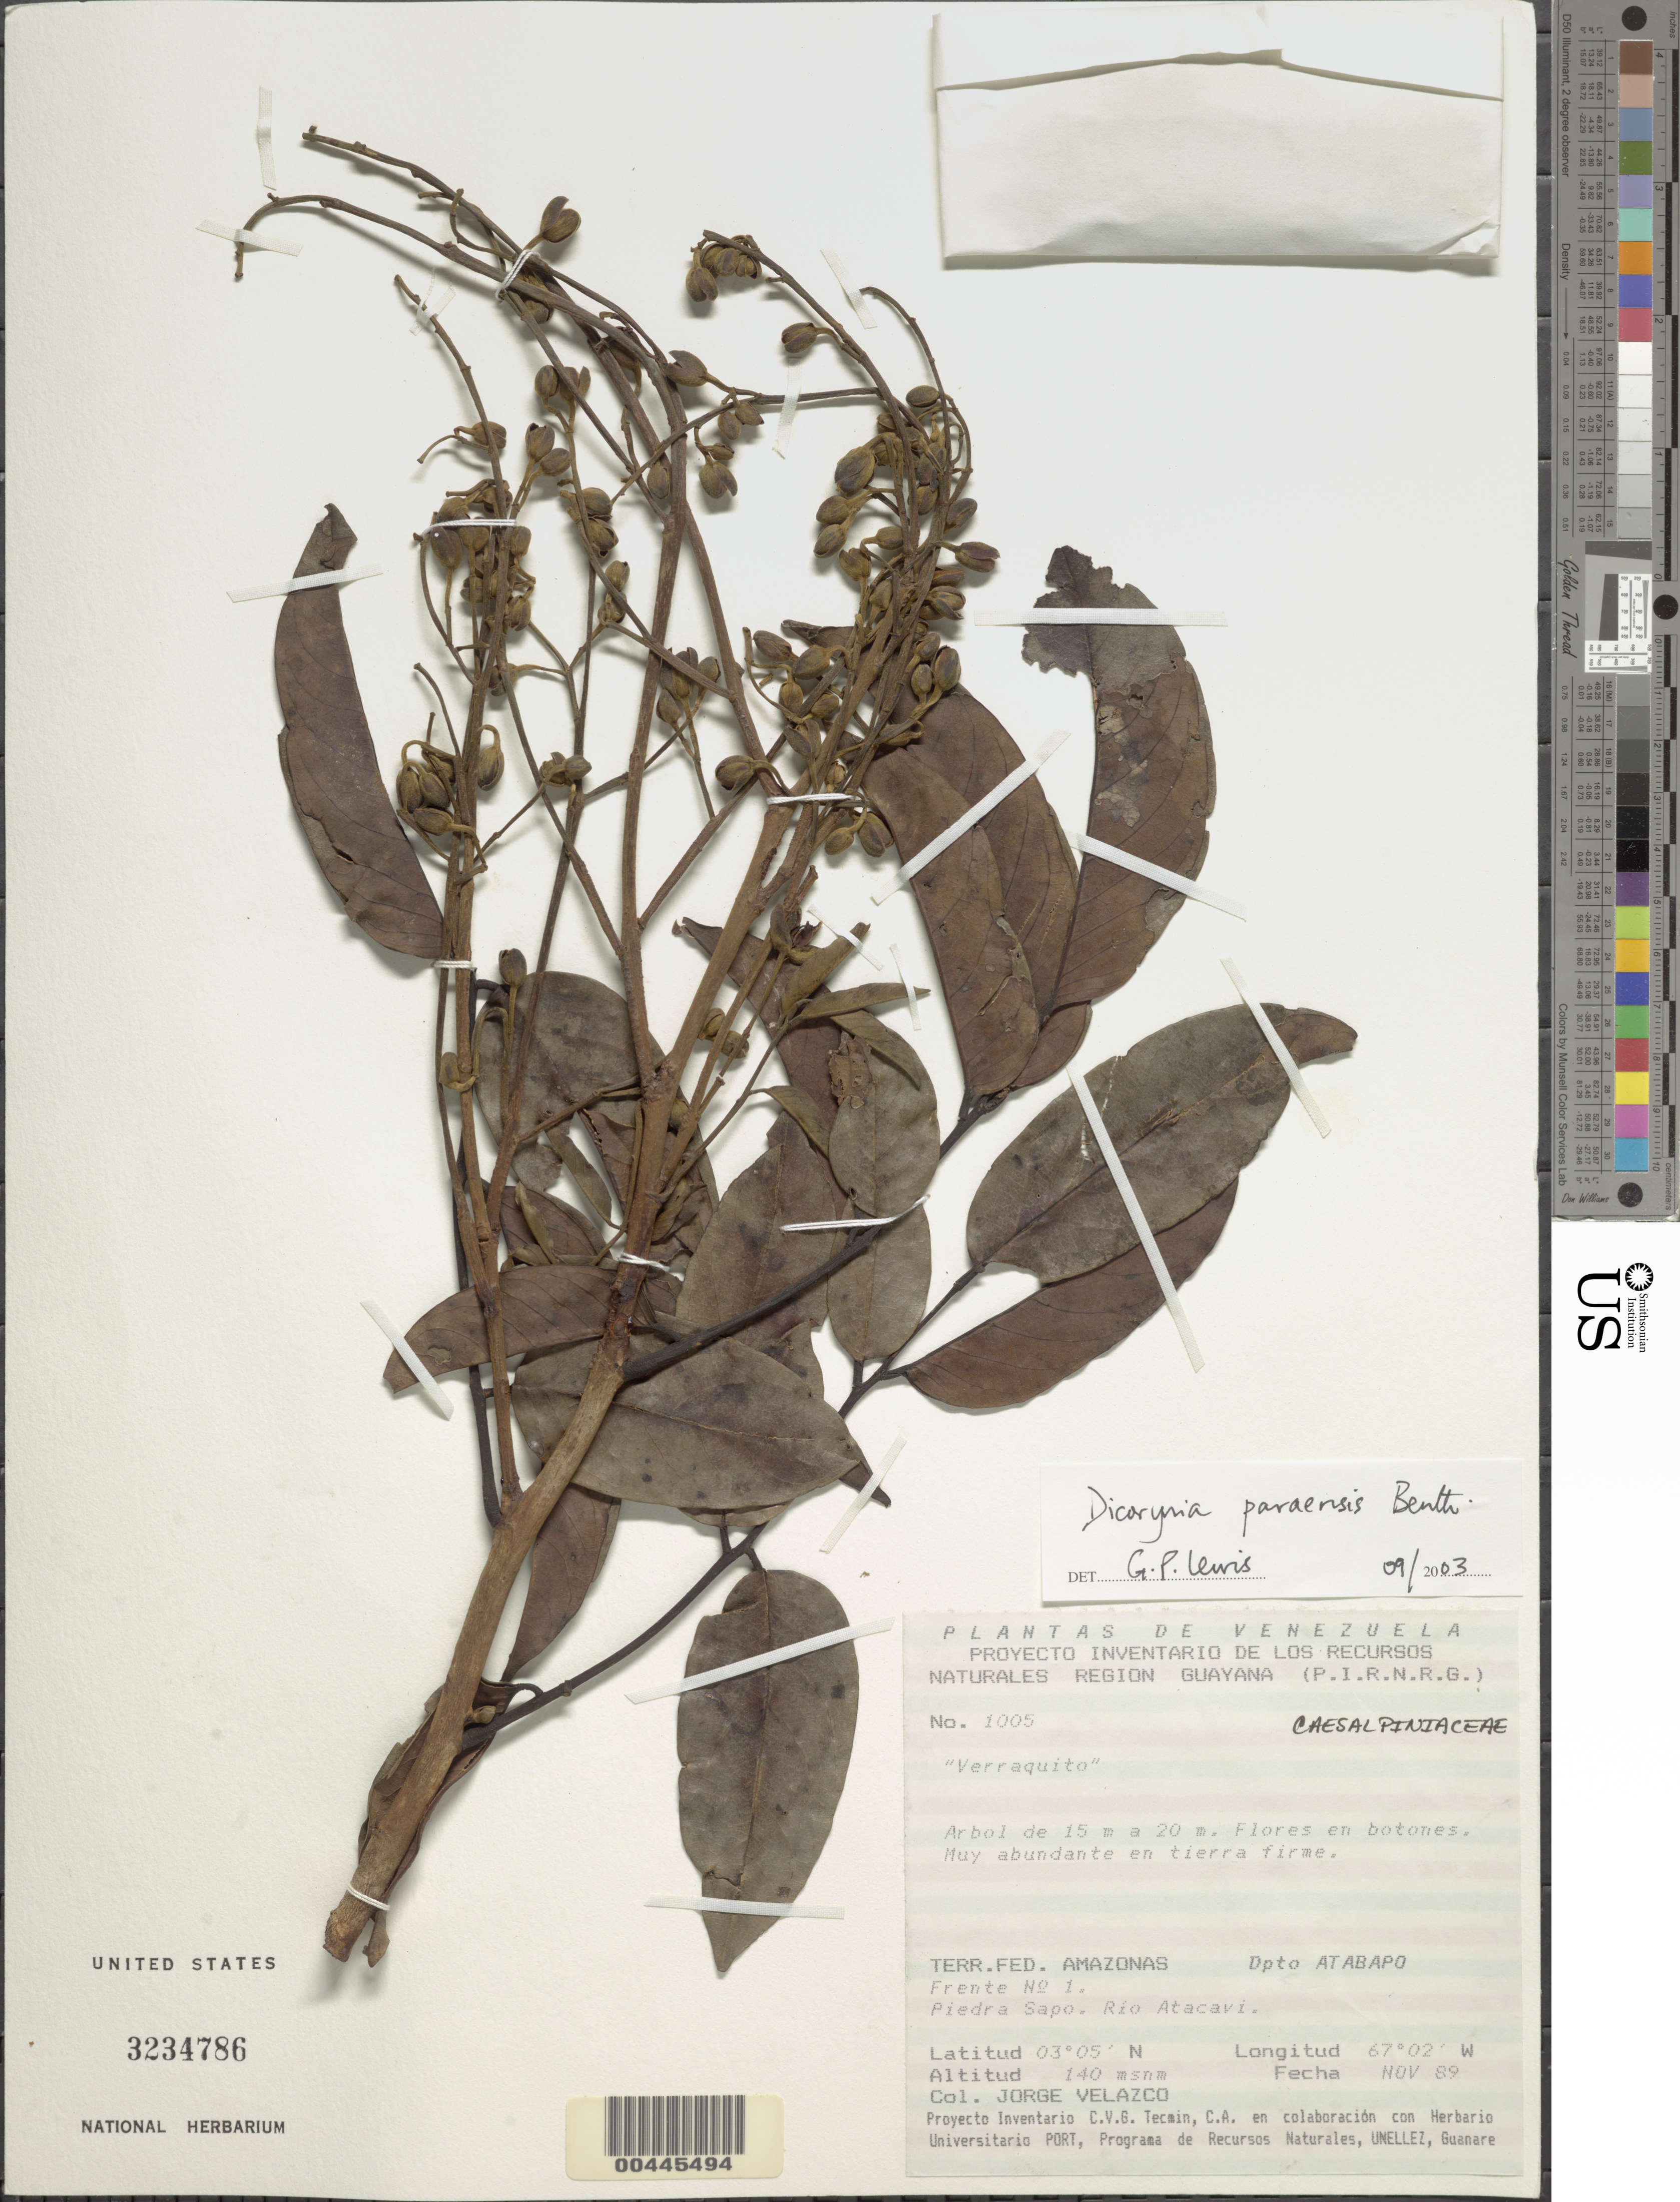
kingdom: Plantae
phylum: Tracheophyta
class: Magnoliopsida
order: Fabales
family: Fabaceae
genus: Dicorynia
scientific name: Dicorynia paraensis var. uaupensis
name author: (Spruce ex Benth.) R.C. Koeppen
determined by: Falcão, Marcus J.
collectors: J. Velazco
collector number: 1005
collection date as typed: Nov 1989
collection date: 1989-11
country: Venezuela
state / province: Amazonas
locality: Atabapo, piedra sapo. rio atacavi.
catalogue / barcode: US 3234786